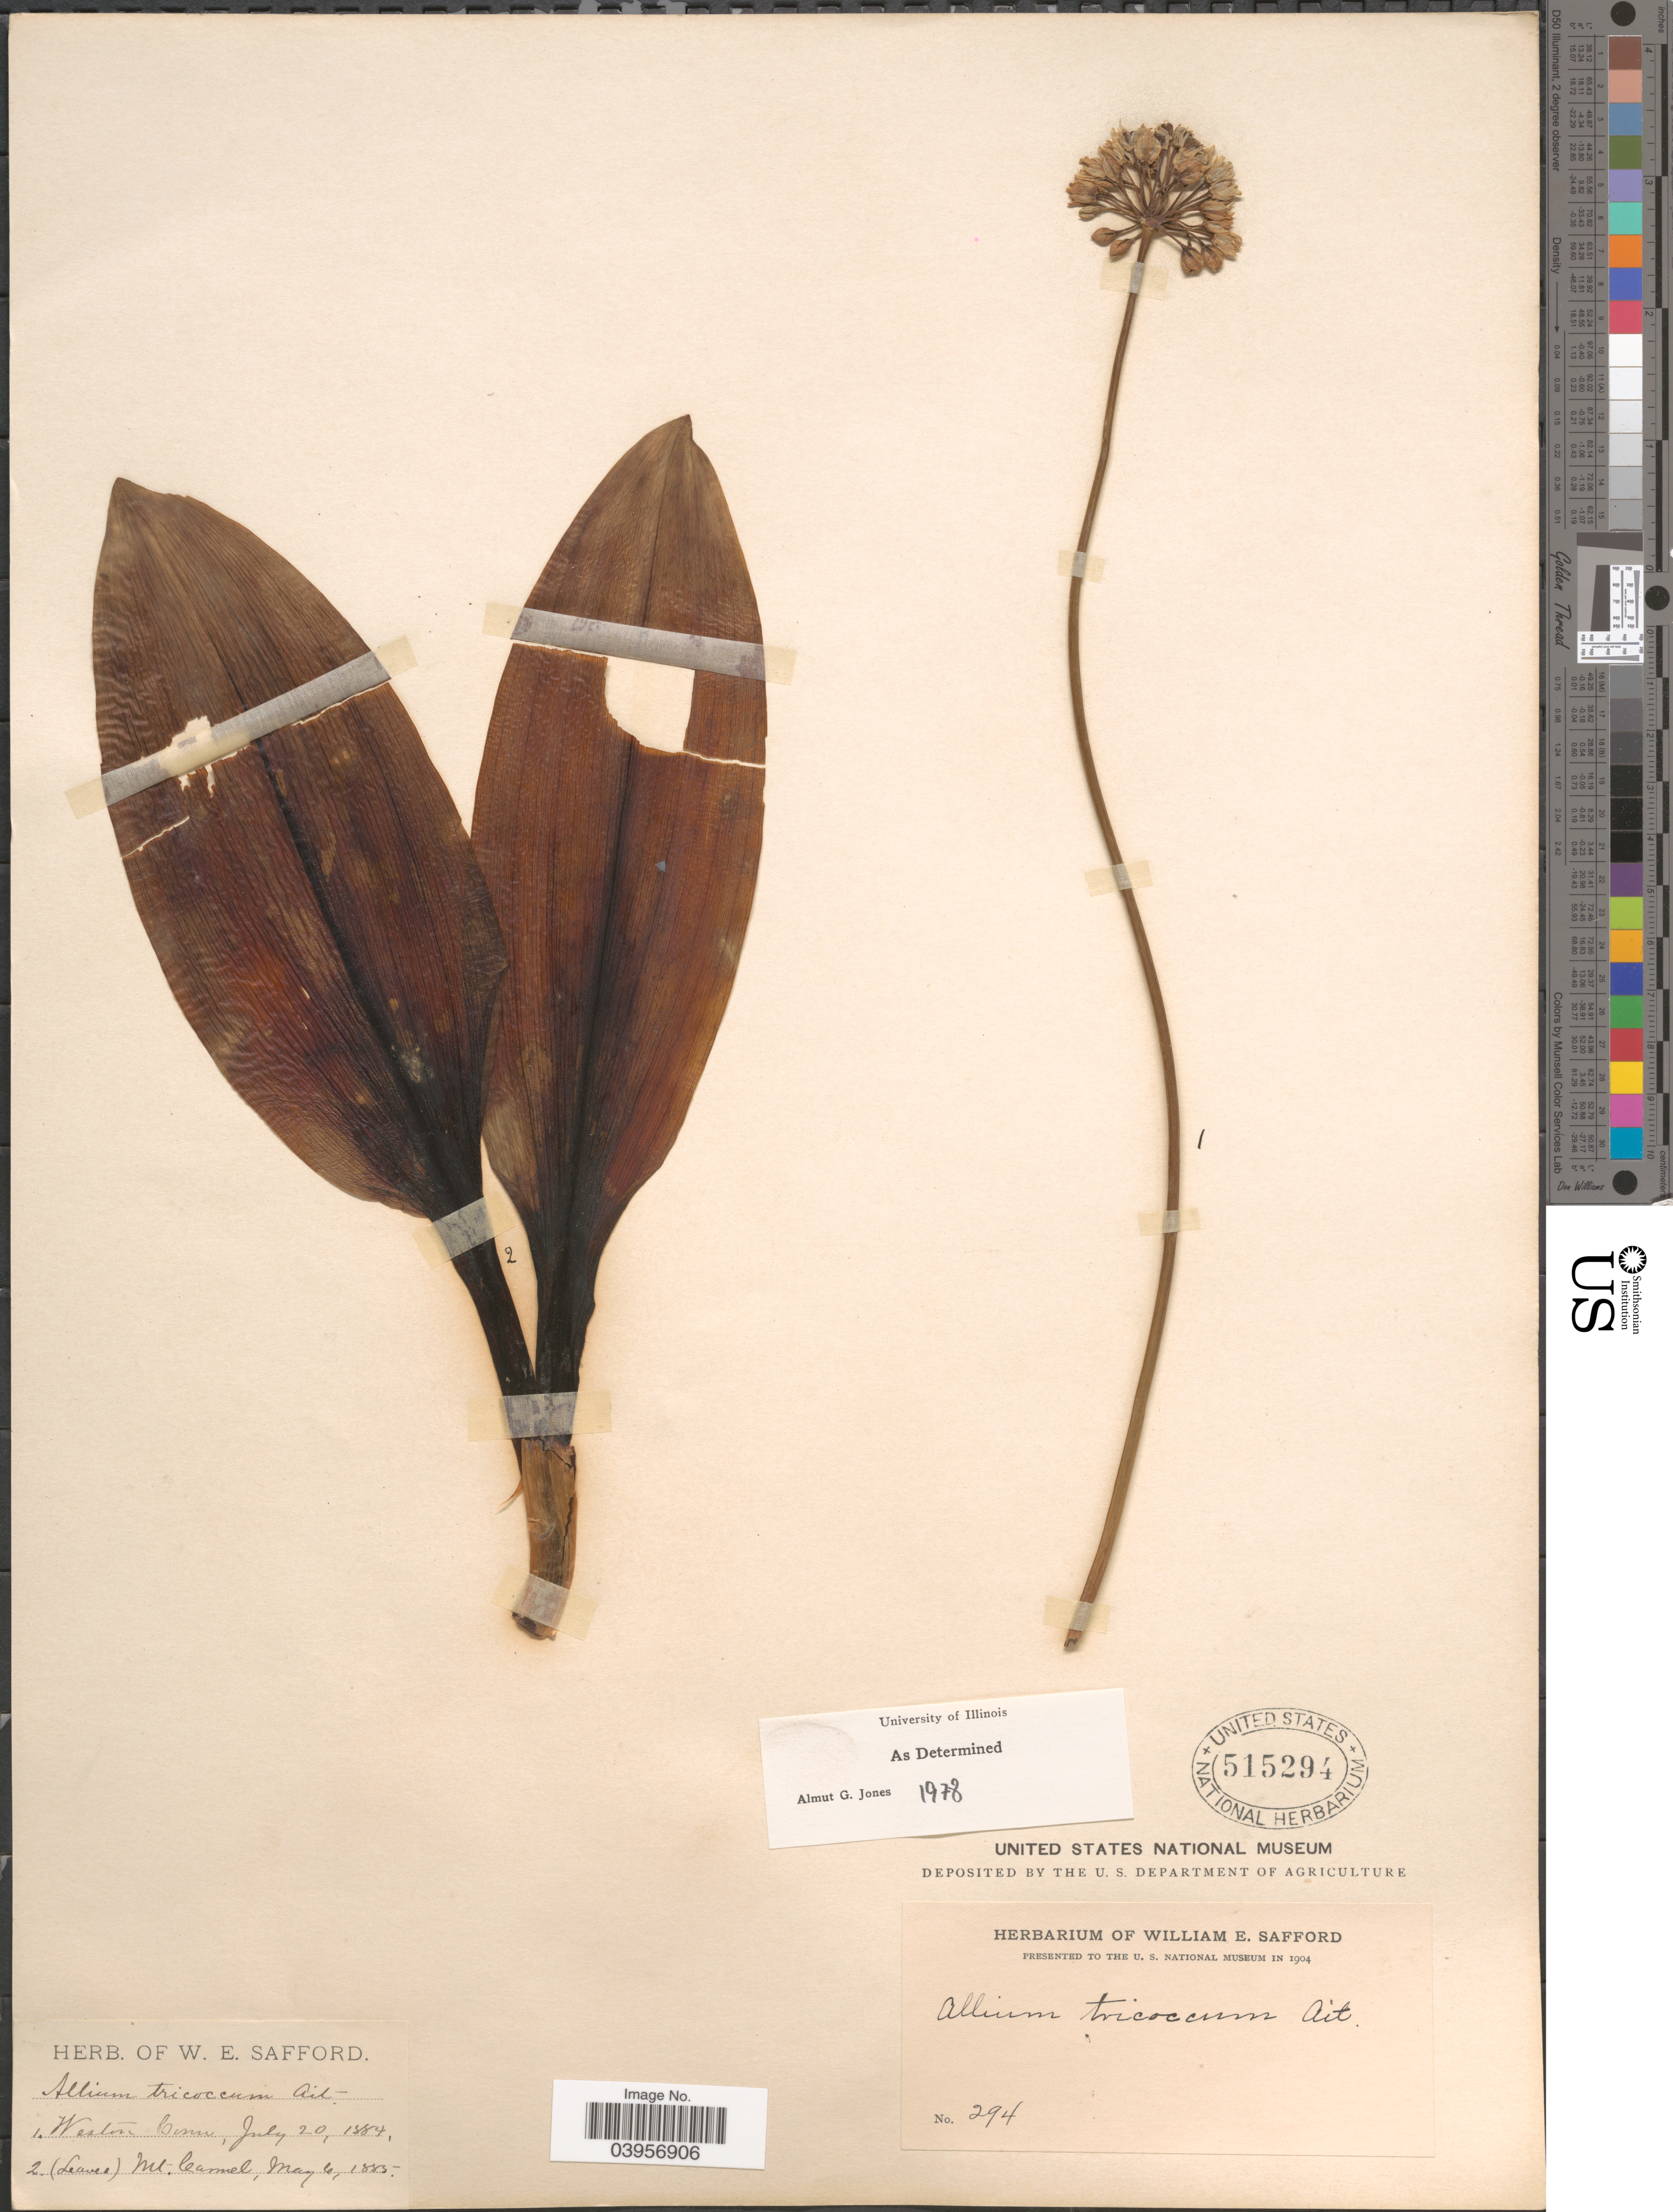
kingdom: Plantae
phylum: Tracheophyta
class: Liliopsida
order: Asparagales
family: Amaryllidaceae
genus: Allium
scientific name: Allium tricoccum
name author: Aiton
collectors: ex herb. W. E. Safford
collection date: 1884-07-20/1885-05-06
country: United States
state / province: Connecticut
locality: Western Conn. Mt Carmel.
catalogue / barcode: US 515294